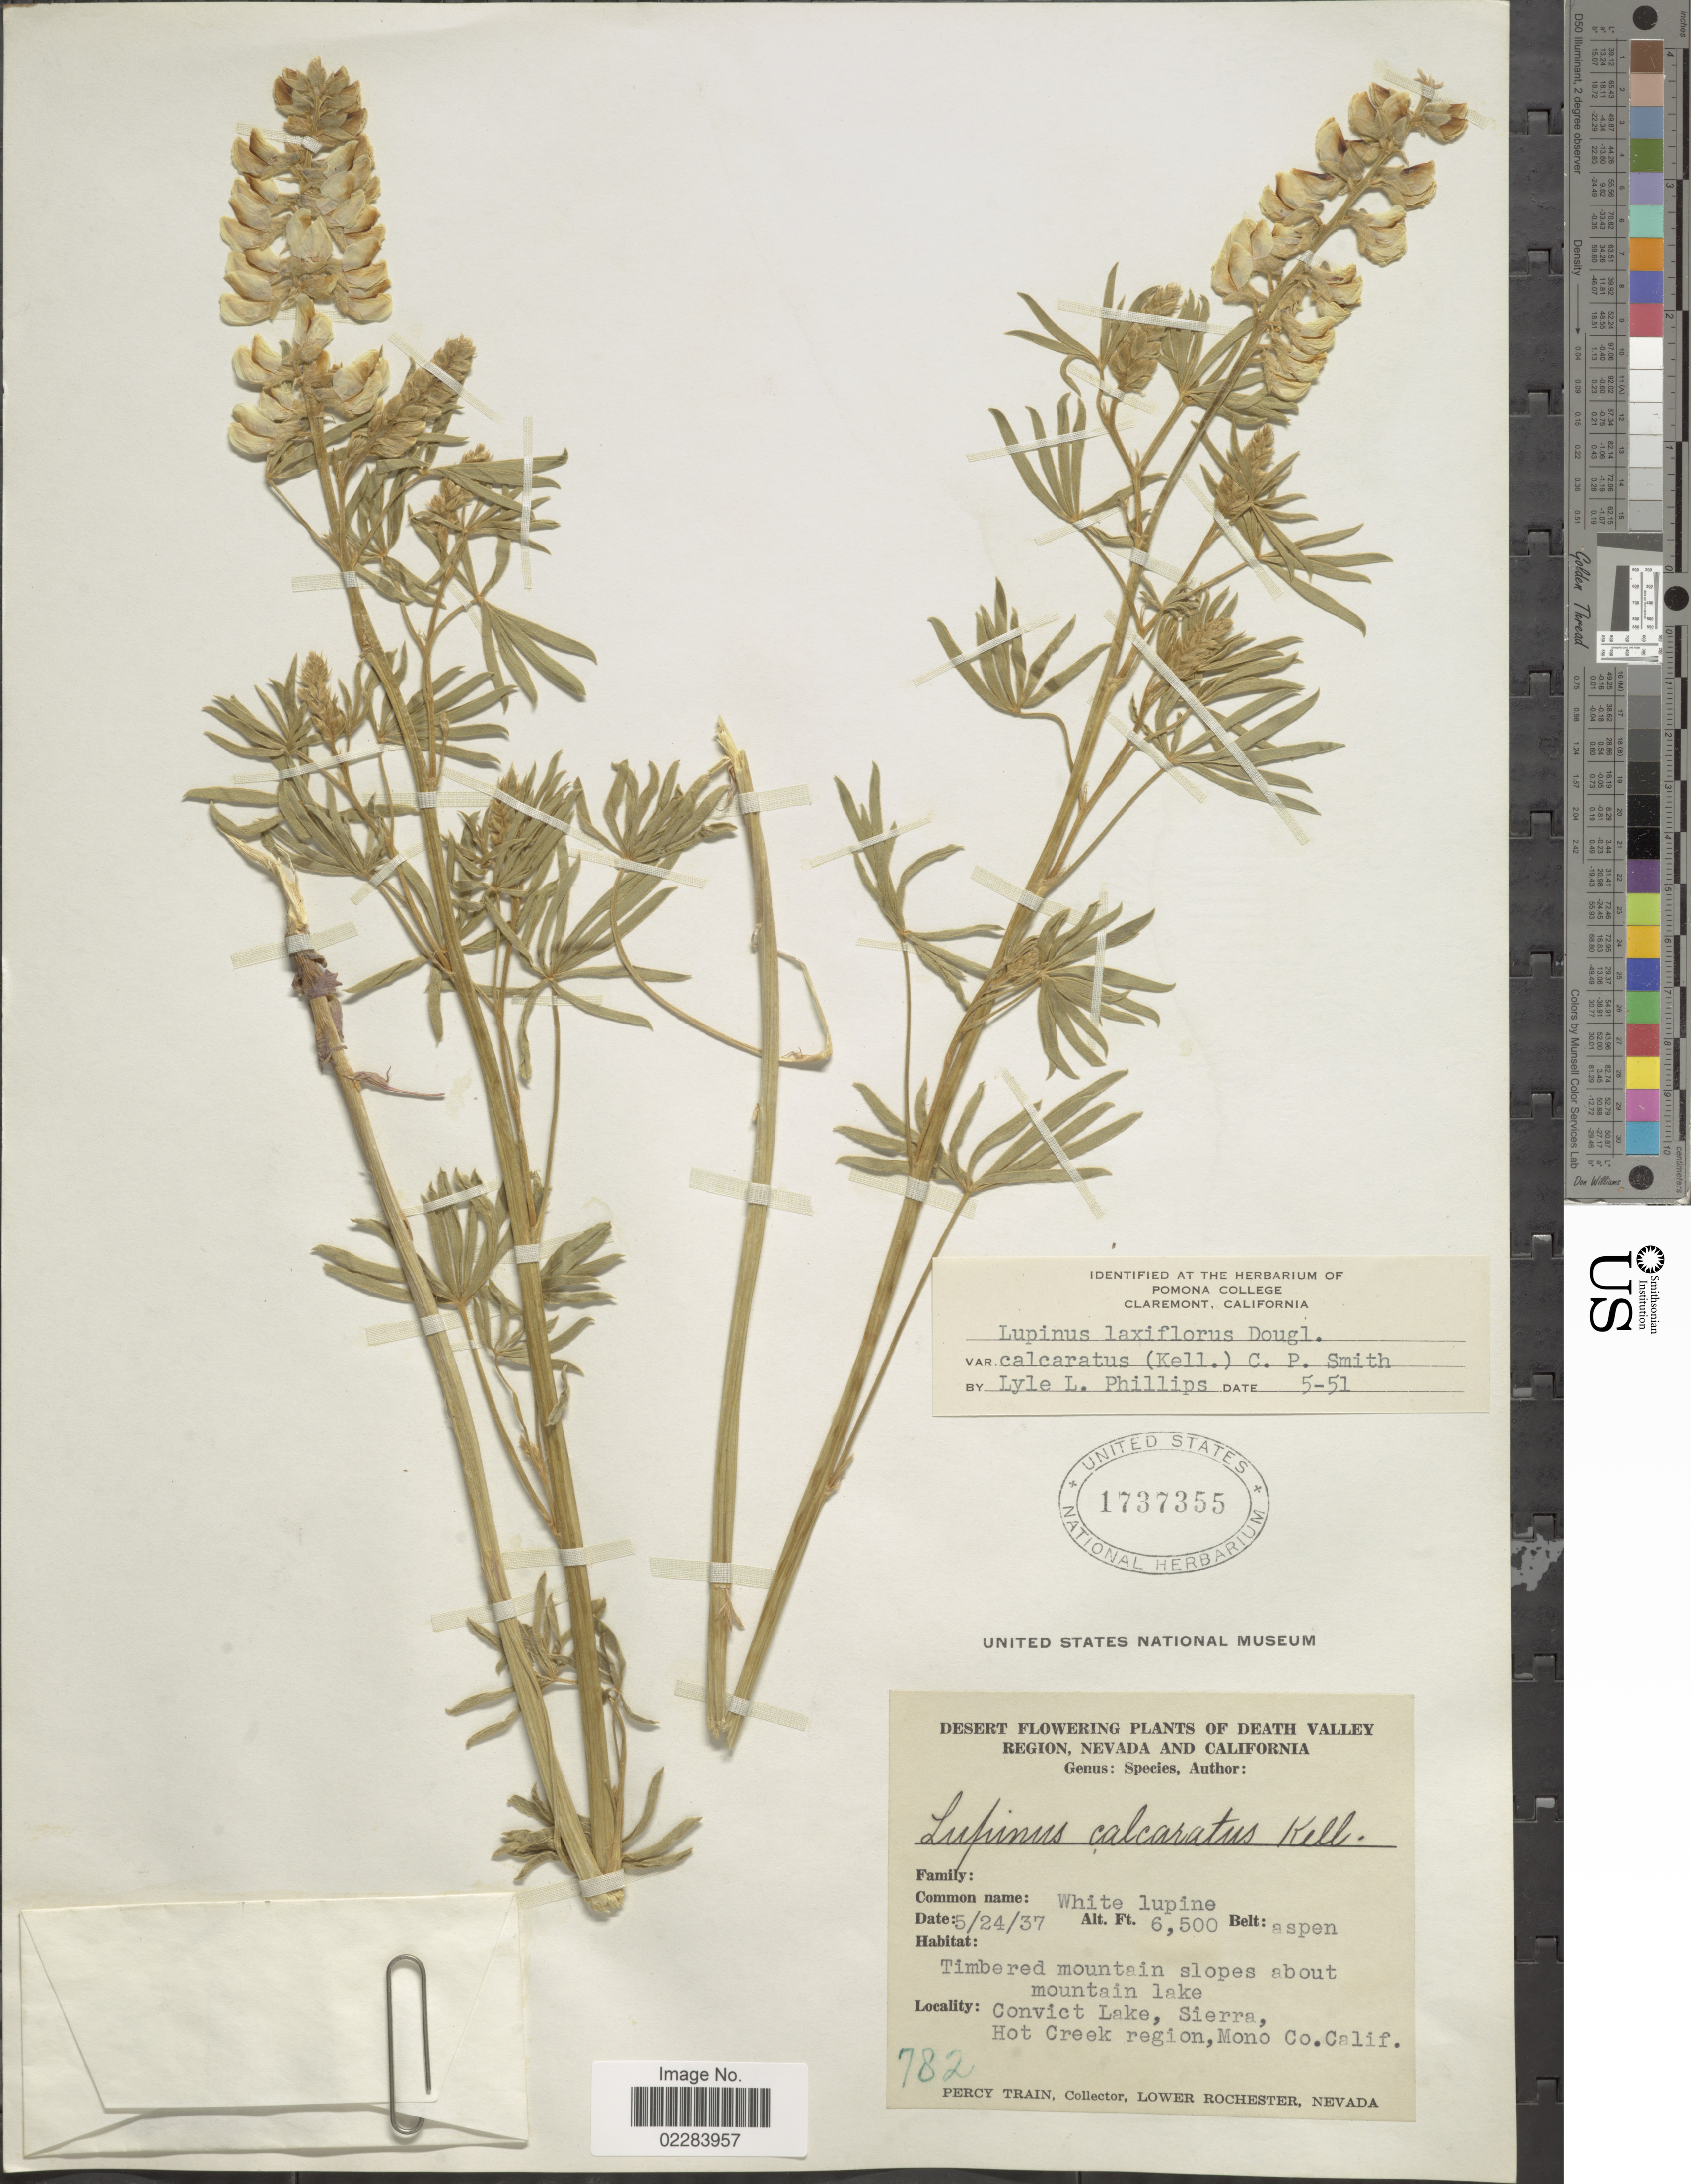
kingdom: Plantae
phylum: Tracheophyta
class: Magnoliopsida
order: Fabales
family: Fabaceae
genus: Lupinus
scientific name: Lupinus arbustus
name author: Lindl.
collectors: P. Train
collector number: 782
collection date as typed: Transcribed d/m/y: 24/5/37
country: United States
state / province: California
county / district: Mono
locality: Convict Lake, Sierra, Hot Creek region, Mono Co. Calif.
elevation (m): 1981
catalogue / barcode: US 1737355